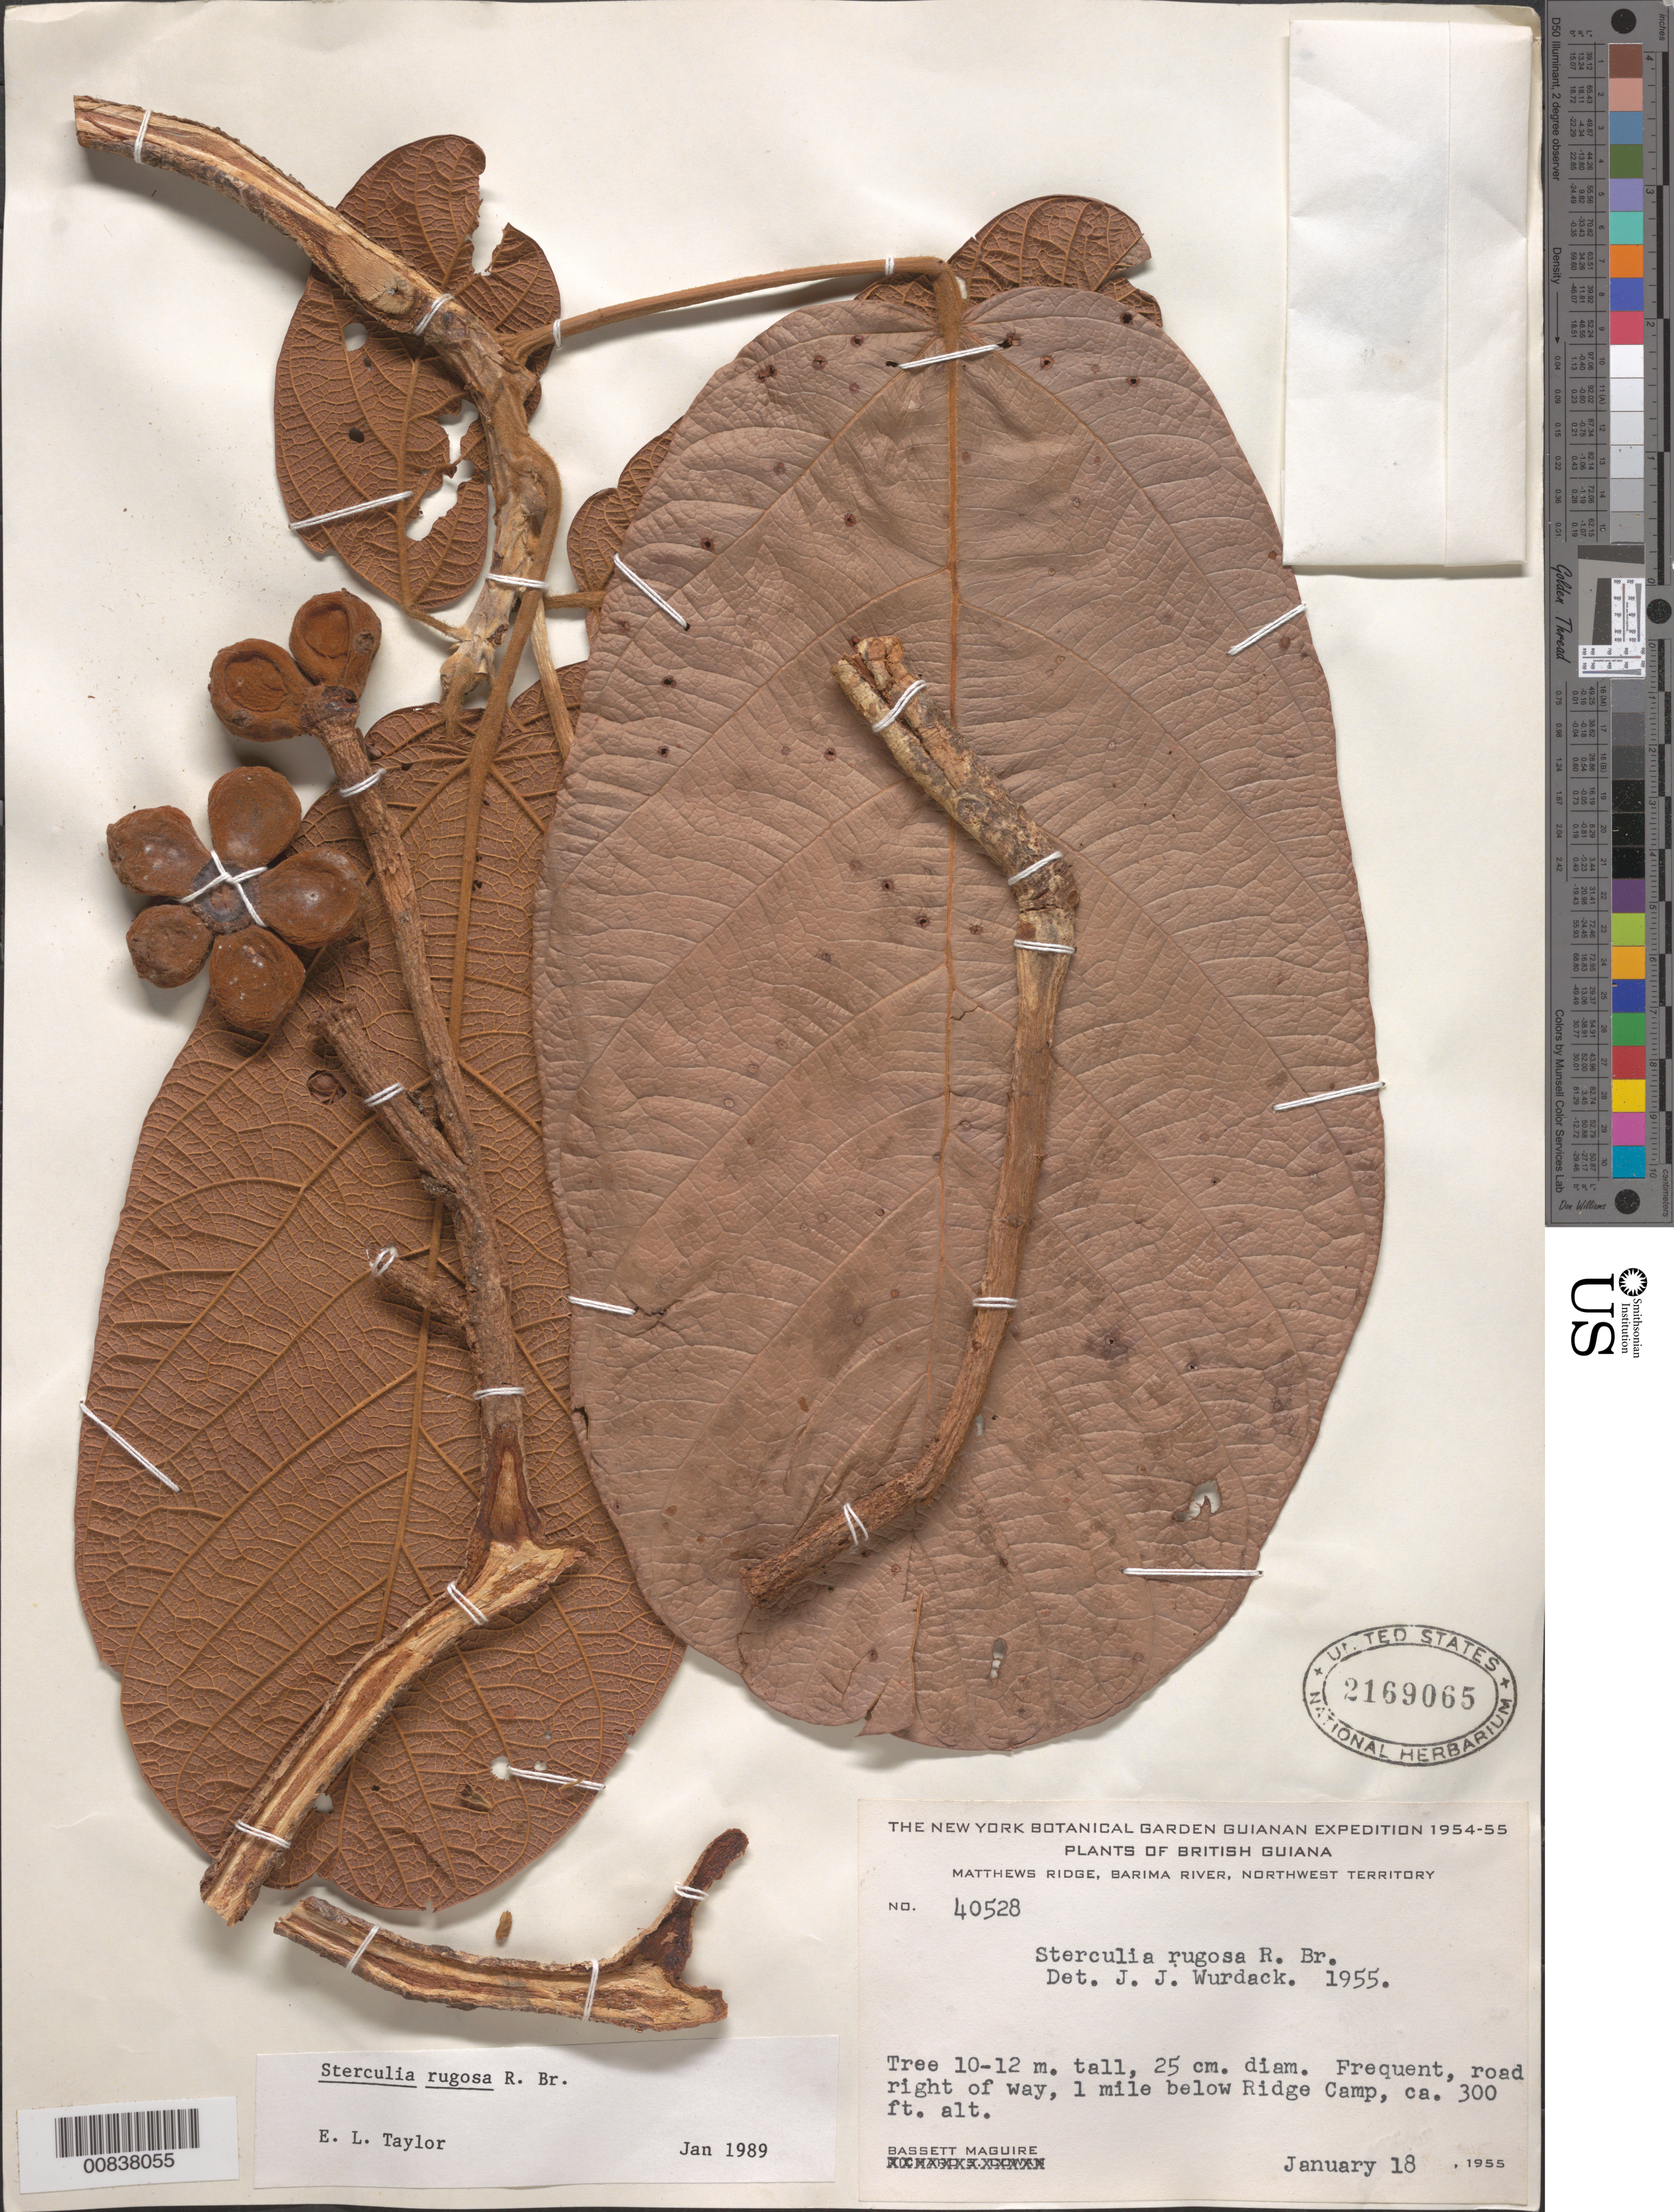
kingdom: Plantae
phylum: Tracheophyta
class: Magnoliopsida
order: Malvales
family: Malvaceae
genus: Sterculia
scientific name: Sterculia rugosa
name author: R. Br.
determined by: Taylor, E. L.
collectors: B. Maguire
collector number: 40528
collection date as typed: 18-Jan-55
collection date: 1955-01-18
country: Guyana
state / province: Barima-Waini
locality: Barima R., Matthews Ridge, 1 mi. below Ridge Camp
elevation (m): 91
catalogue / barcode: US 2169065